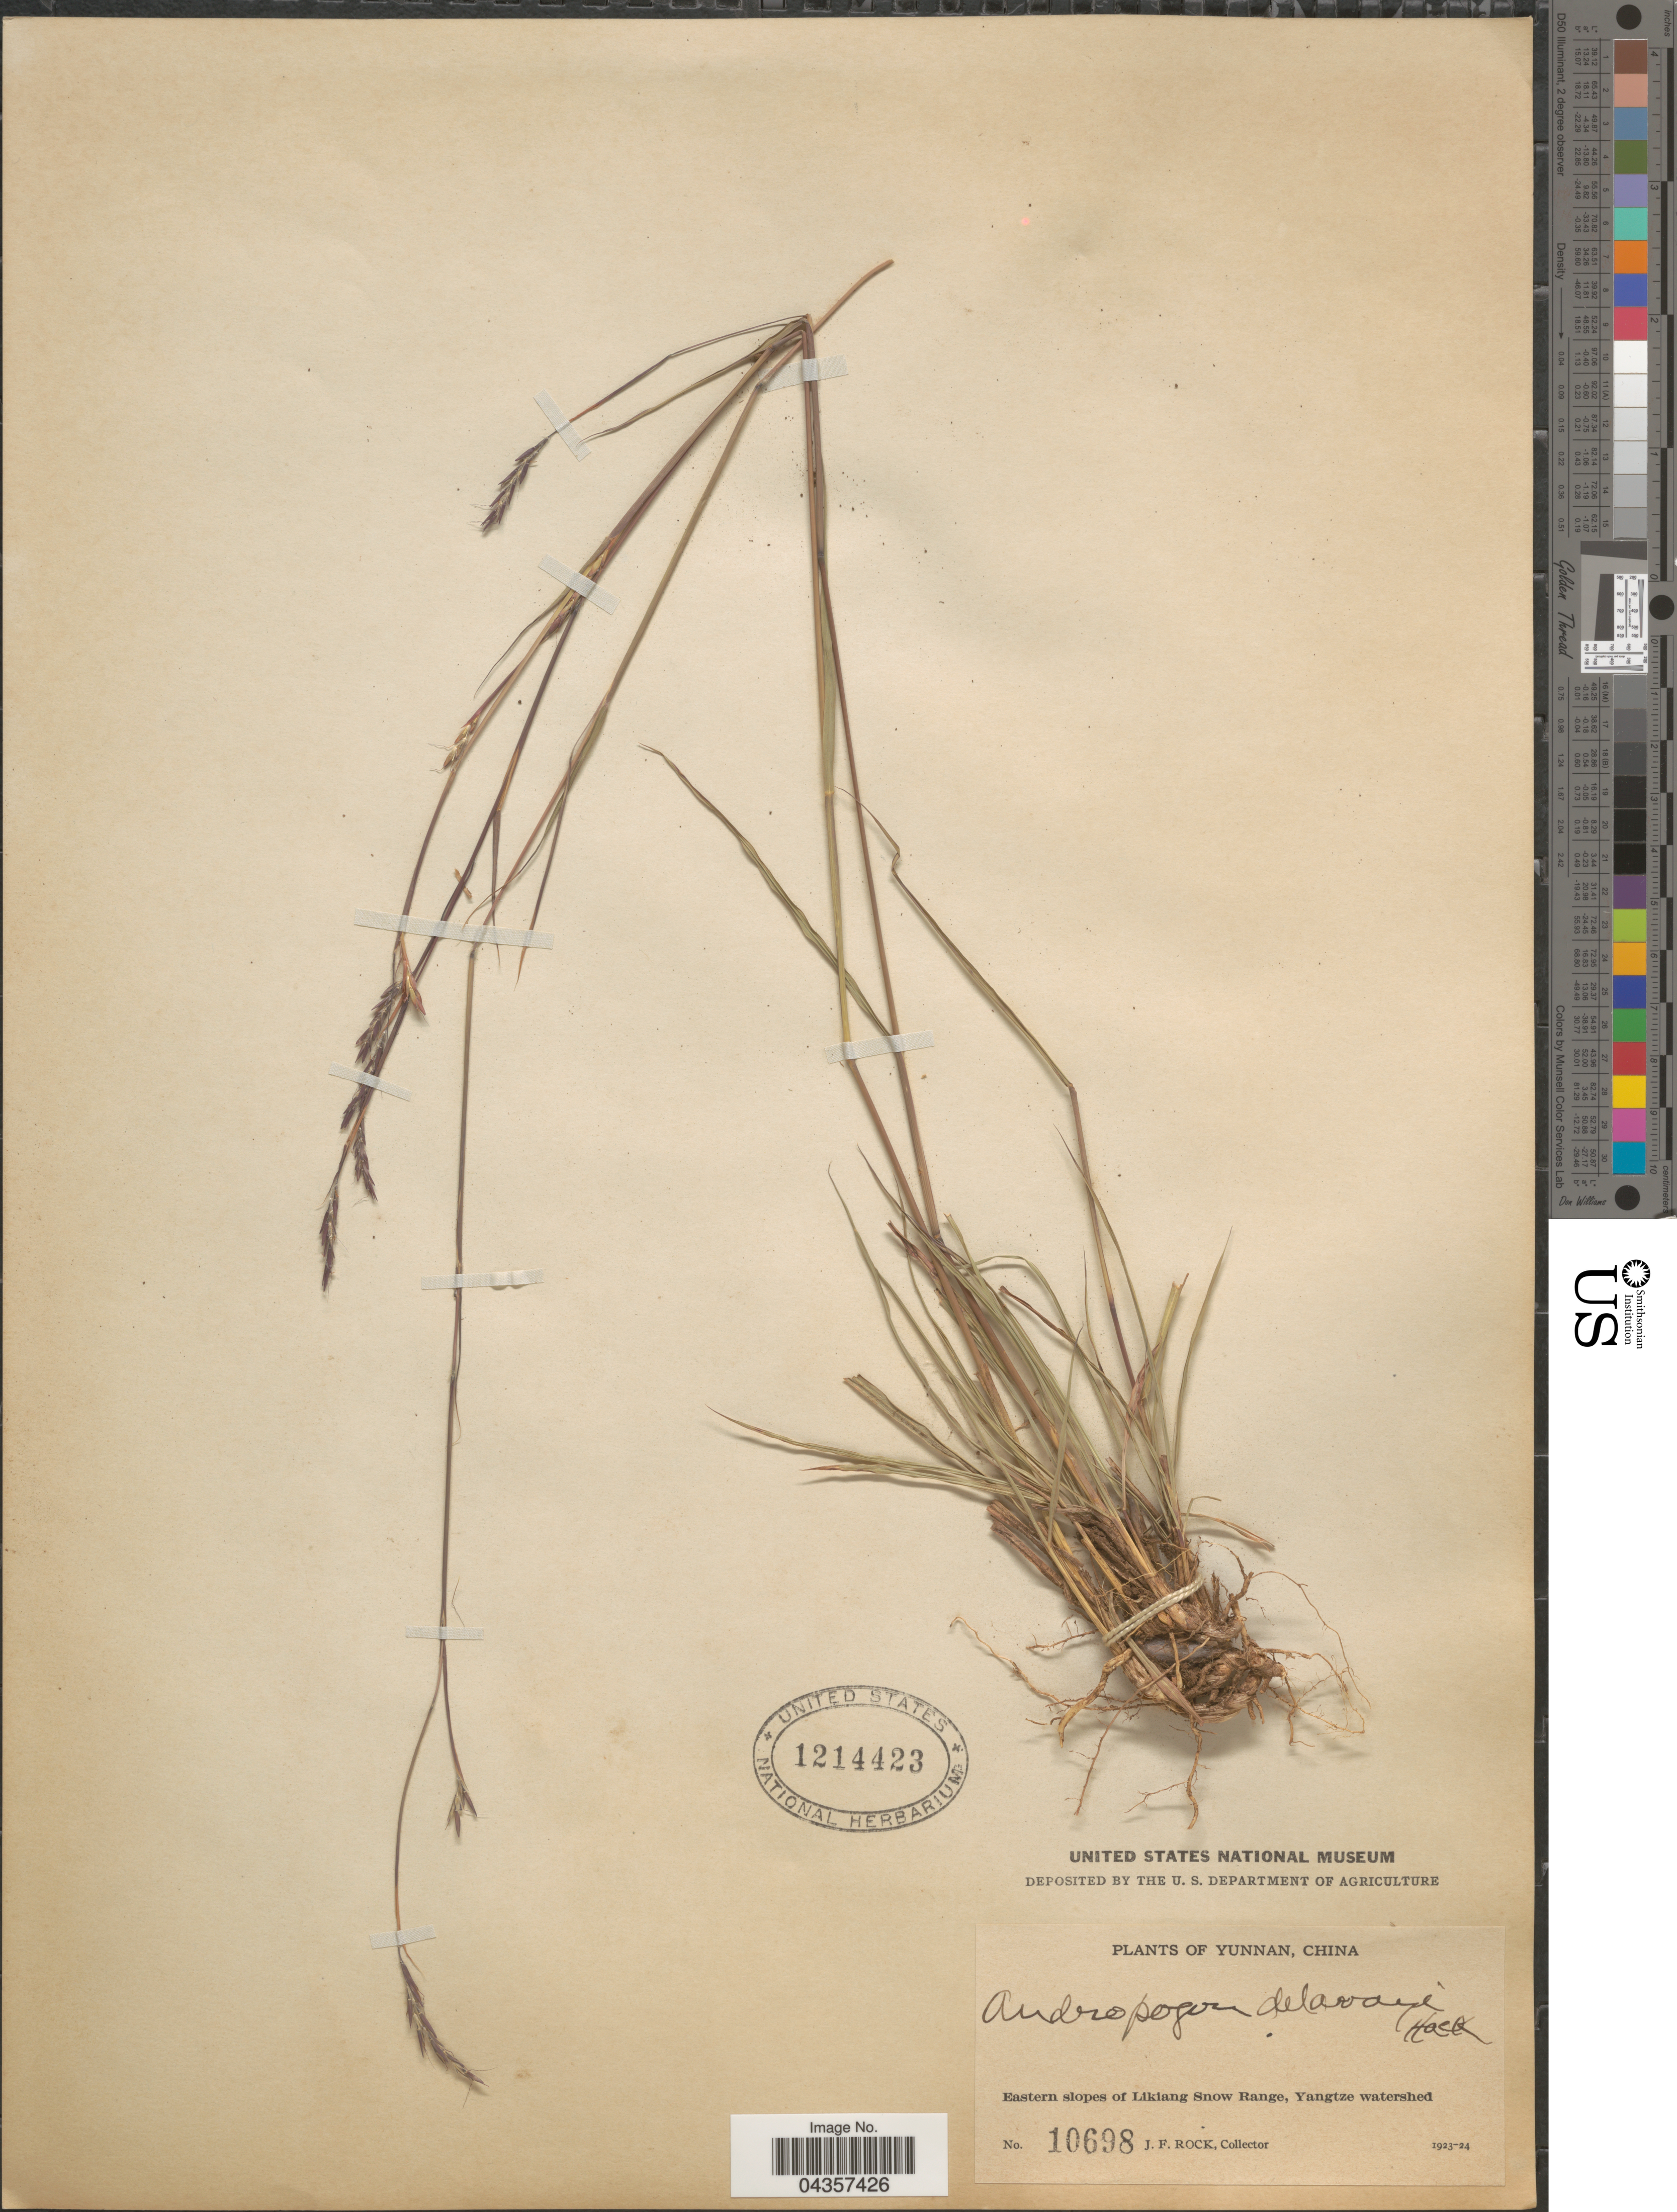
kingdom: Plantae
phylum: Tracheophyta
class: Liliopsida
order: Poales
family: Poaceae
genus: Schizachyrium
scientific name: Schizachyrium delavayi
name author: (Hack.) Bor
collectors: J. Rock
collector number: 10698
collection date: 1923/1924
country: China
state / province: Yunnan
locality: Eastern slopes of Likiang Snow Range, Yangtze watershed.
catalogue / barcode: US 1214423